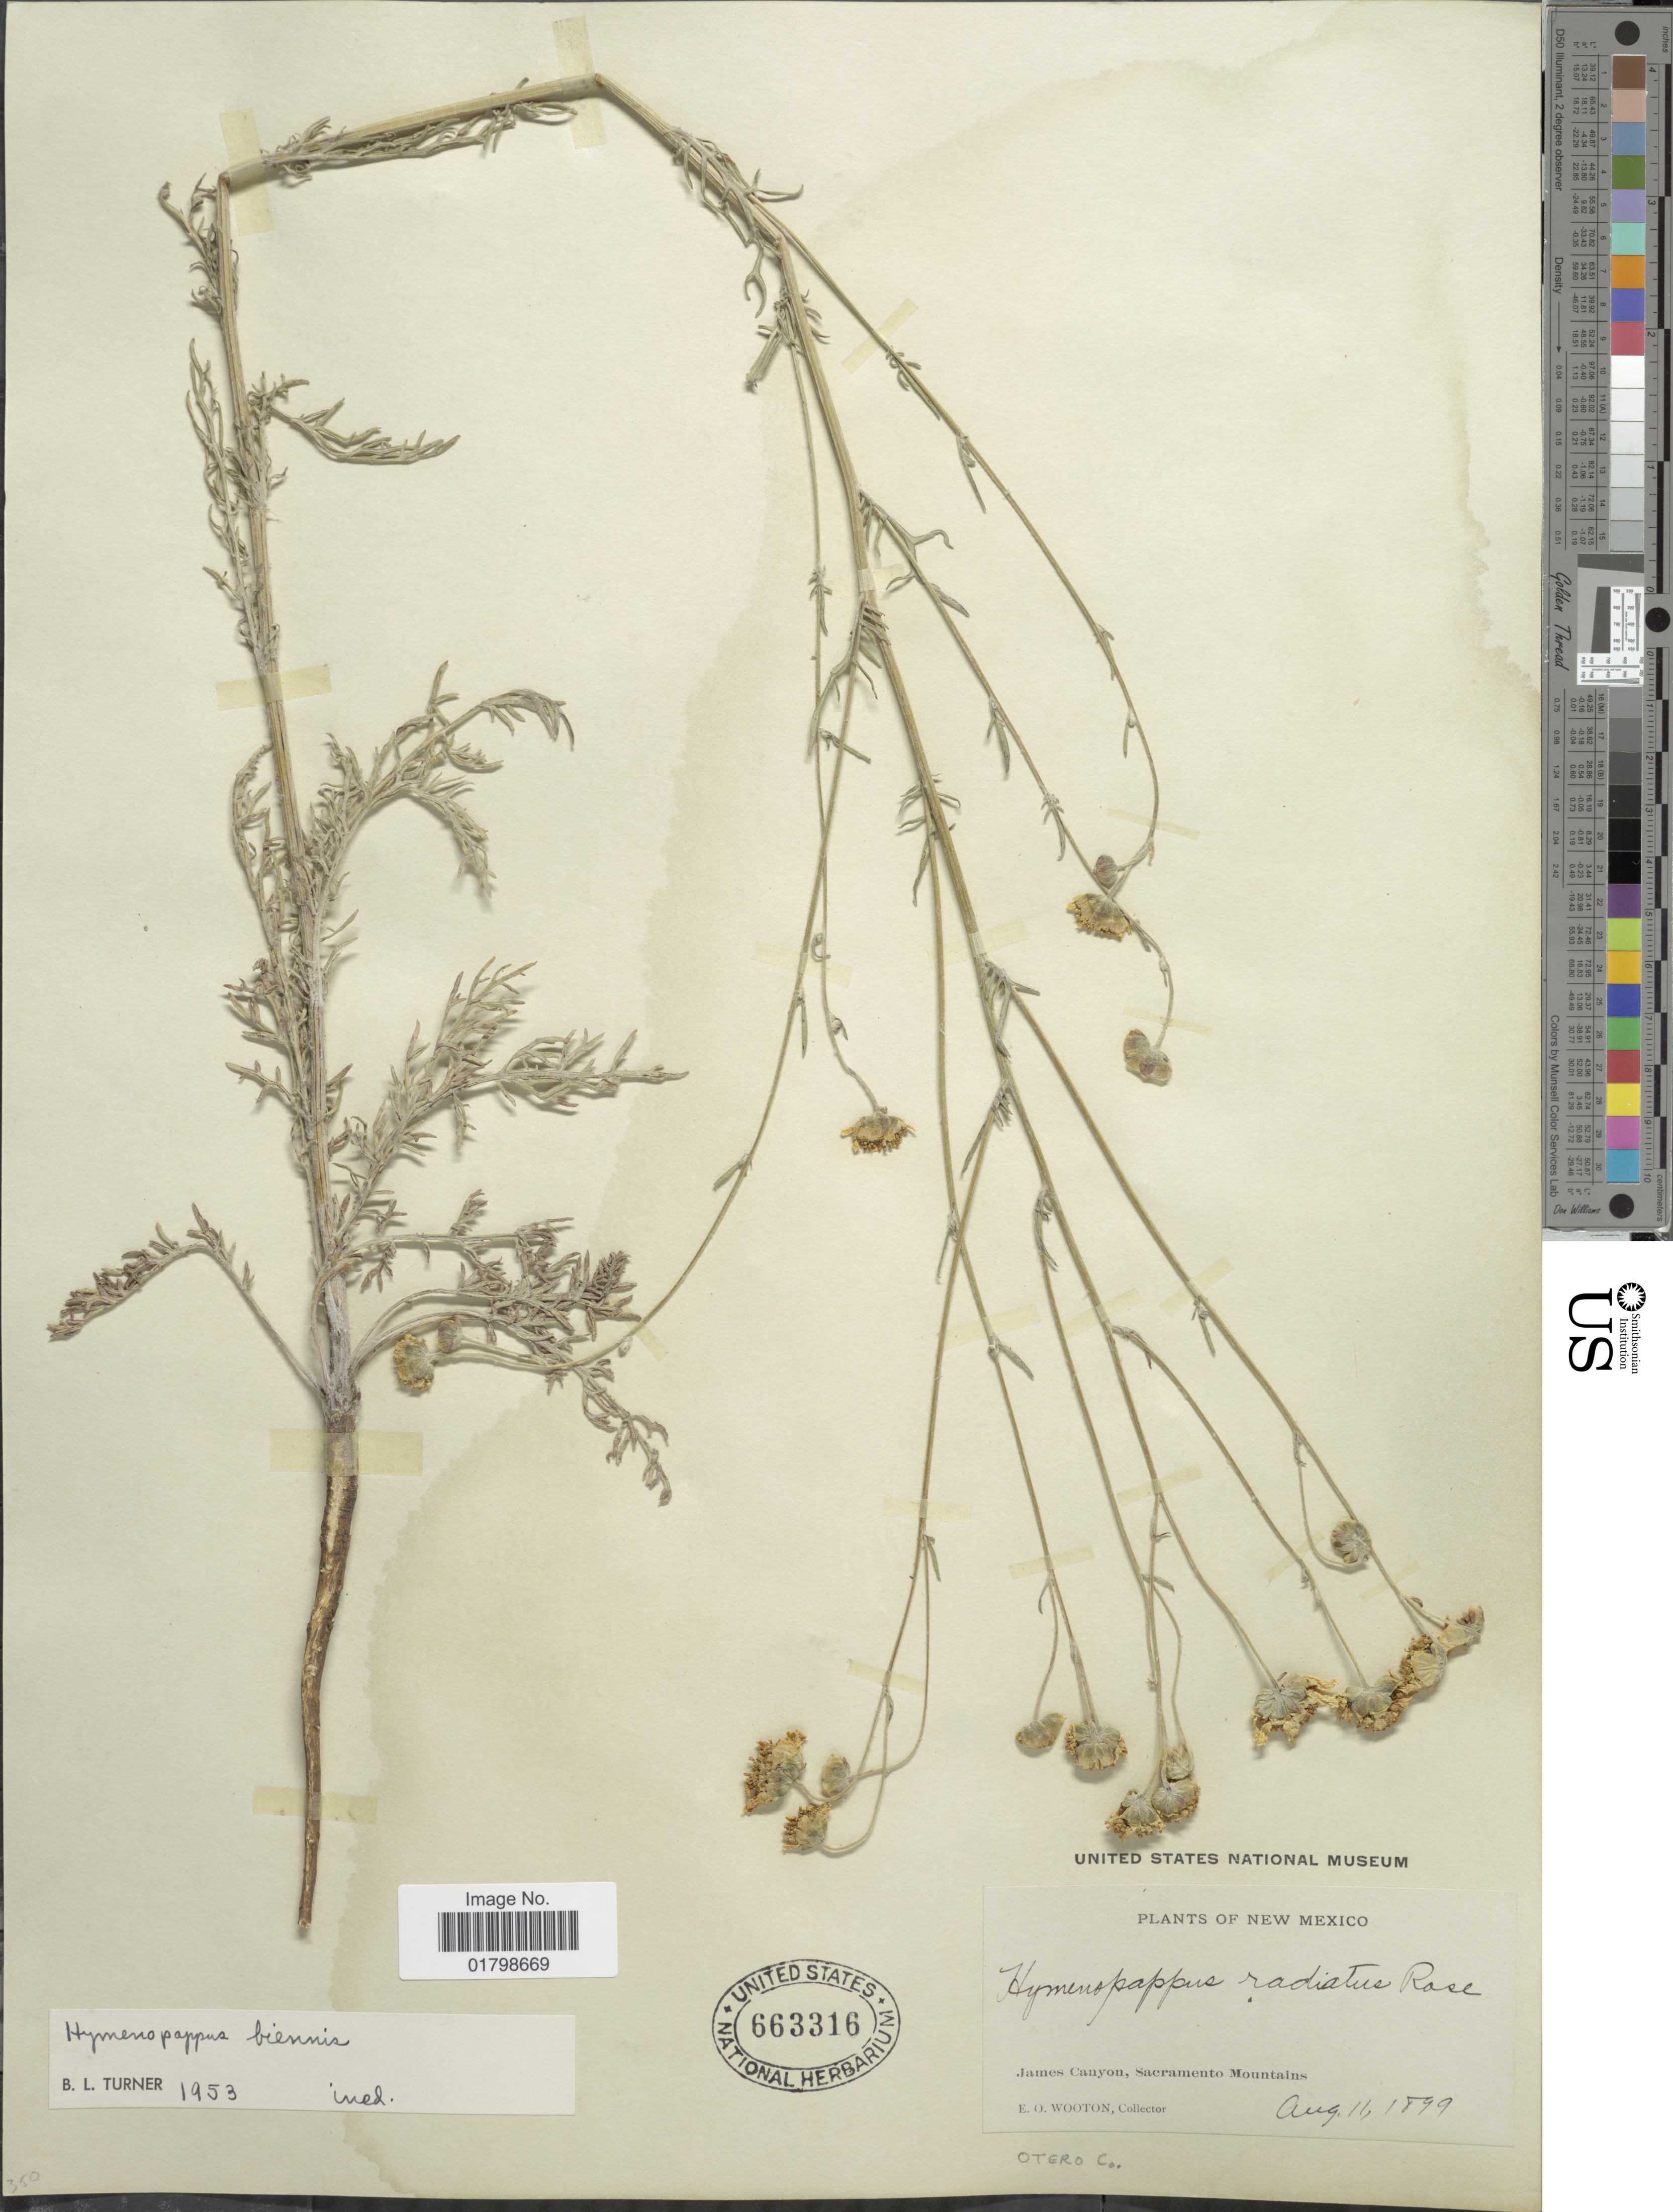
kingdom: Plantae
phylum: Tracheophyta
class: Magnoliopsida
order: Asterales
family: Asteraceae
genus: Hymenopappus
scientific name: Hymenopappus biennis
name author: (Rydb.) I.M. Johnst.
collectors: E. O. Wooton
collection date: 1899-08-11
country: United States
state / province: New Mexico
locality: James Canyon, Sacramento Mountains, Otero Co.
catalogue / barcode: US 663316